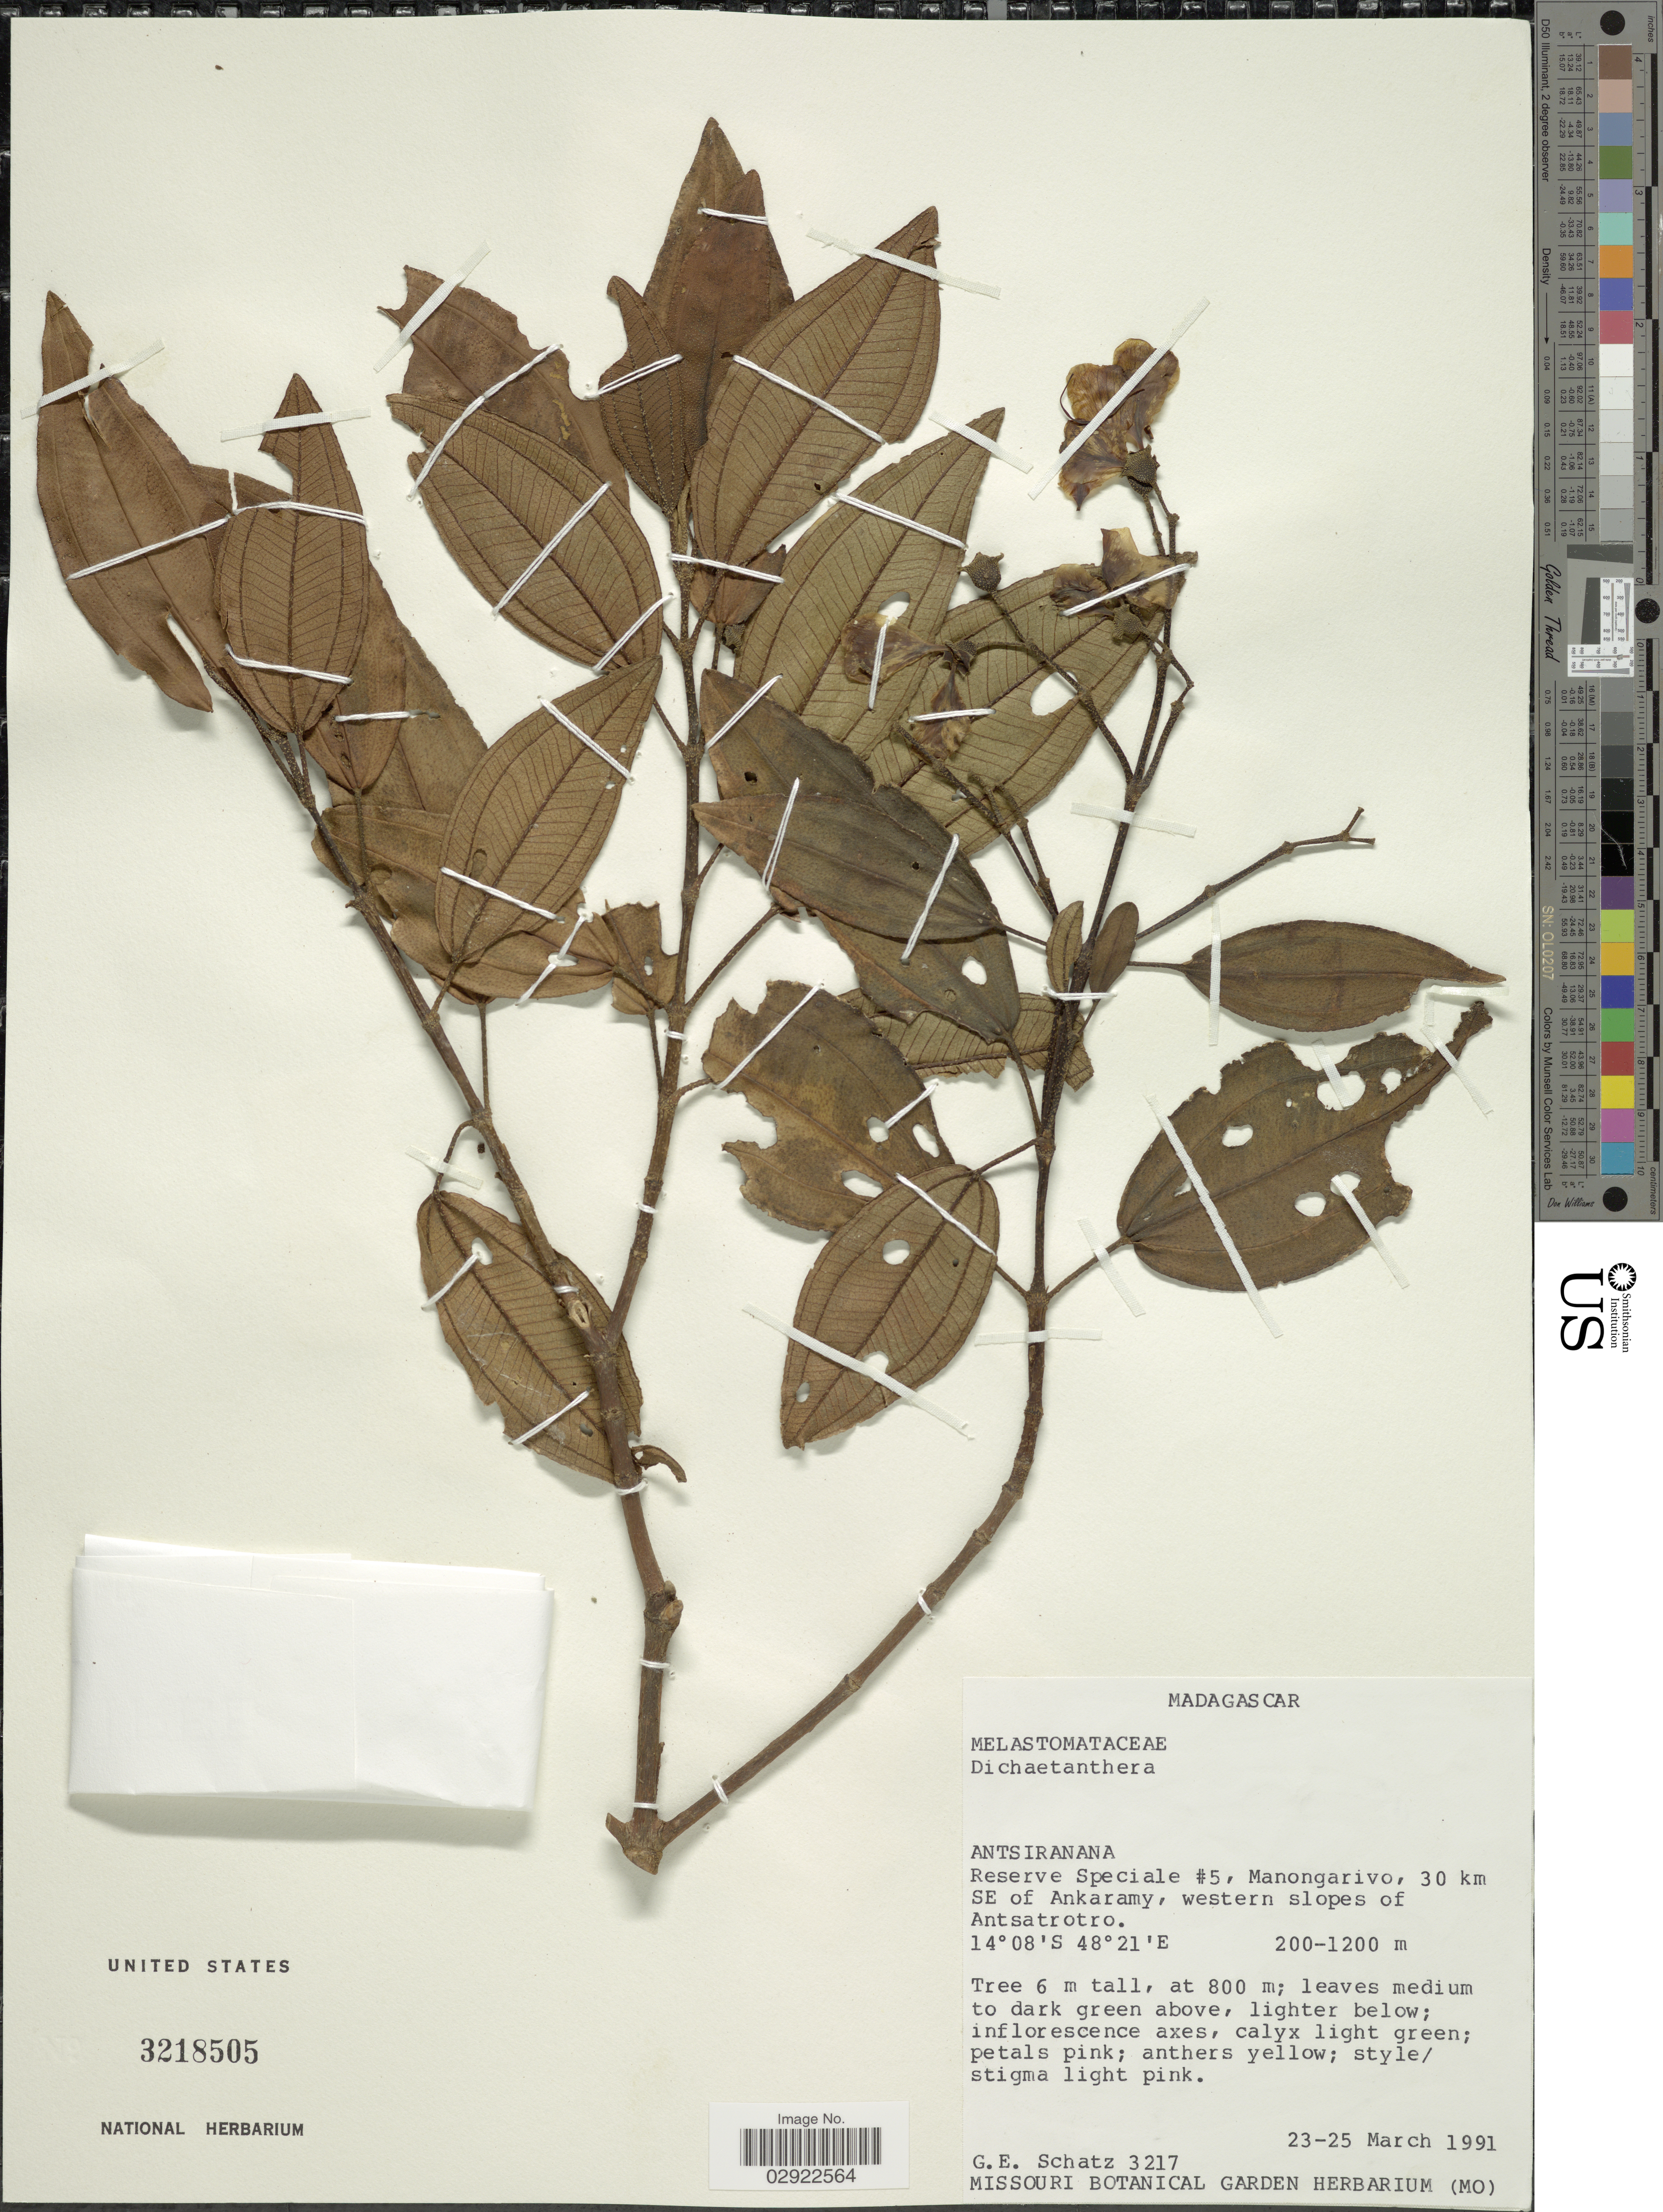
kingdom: Plantae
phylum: Tracheophyta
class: Magnoliopsida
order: Myrtales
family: Melastomataceae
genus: Dichaetanthera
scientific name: Dichaetanthera sp.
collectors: G. Schatz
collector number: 3217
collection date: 1991-03-23/1991-03-25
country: Madagascar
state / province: Diana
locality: Reserve Speciale #5, Manongarivo, 30 km SE of Ankaramy, western slopes of Antsatrotro.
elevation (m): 200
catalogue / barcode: US 3218505